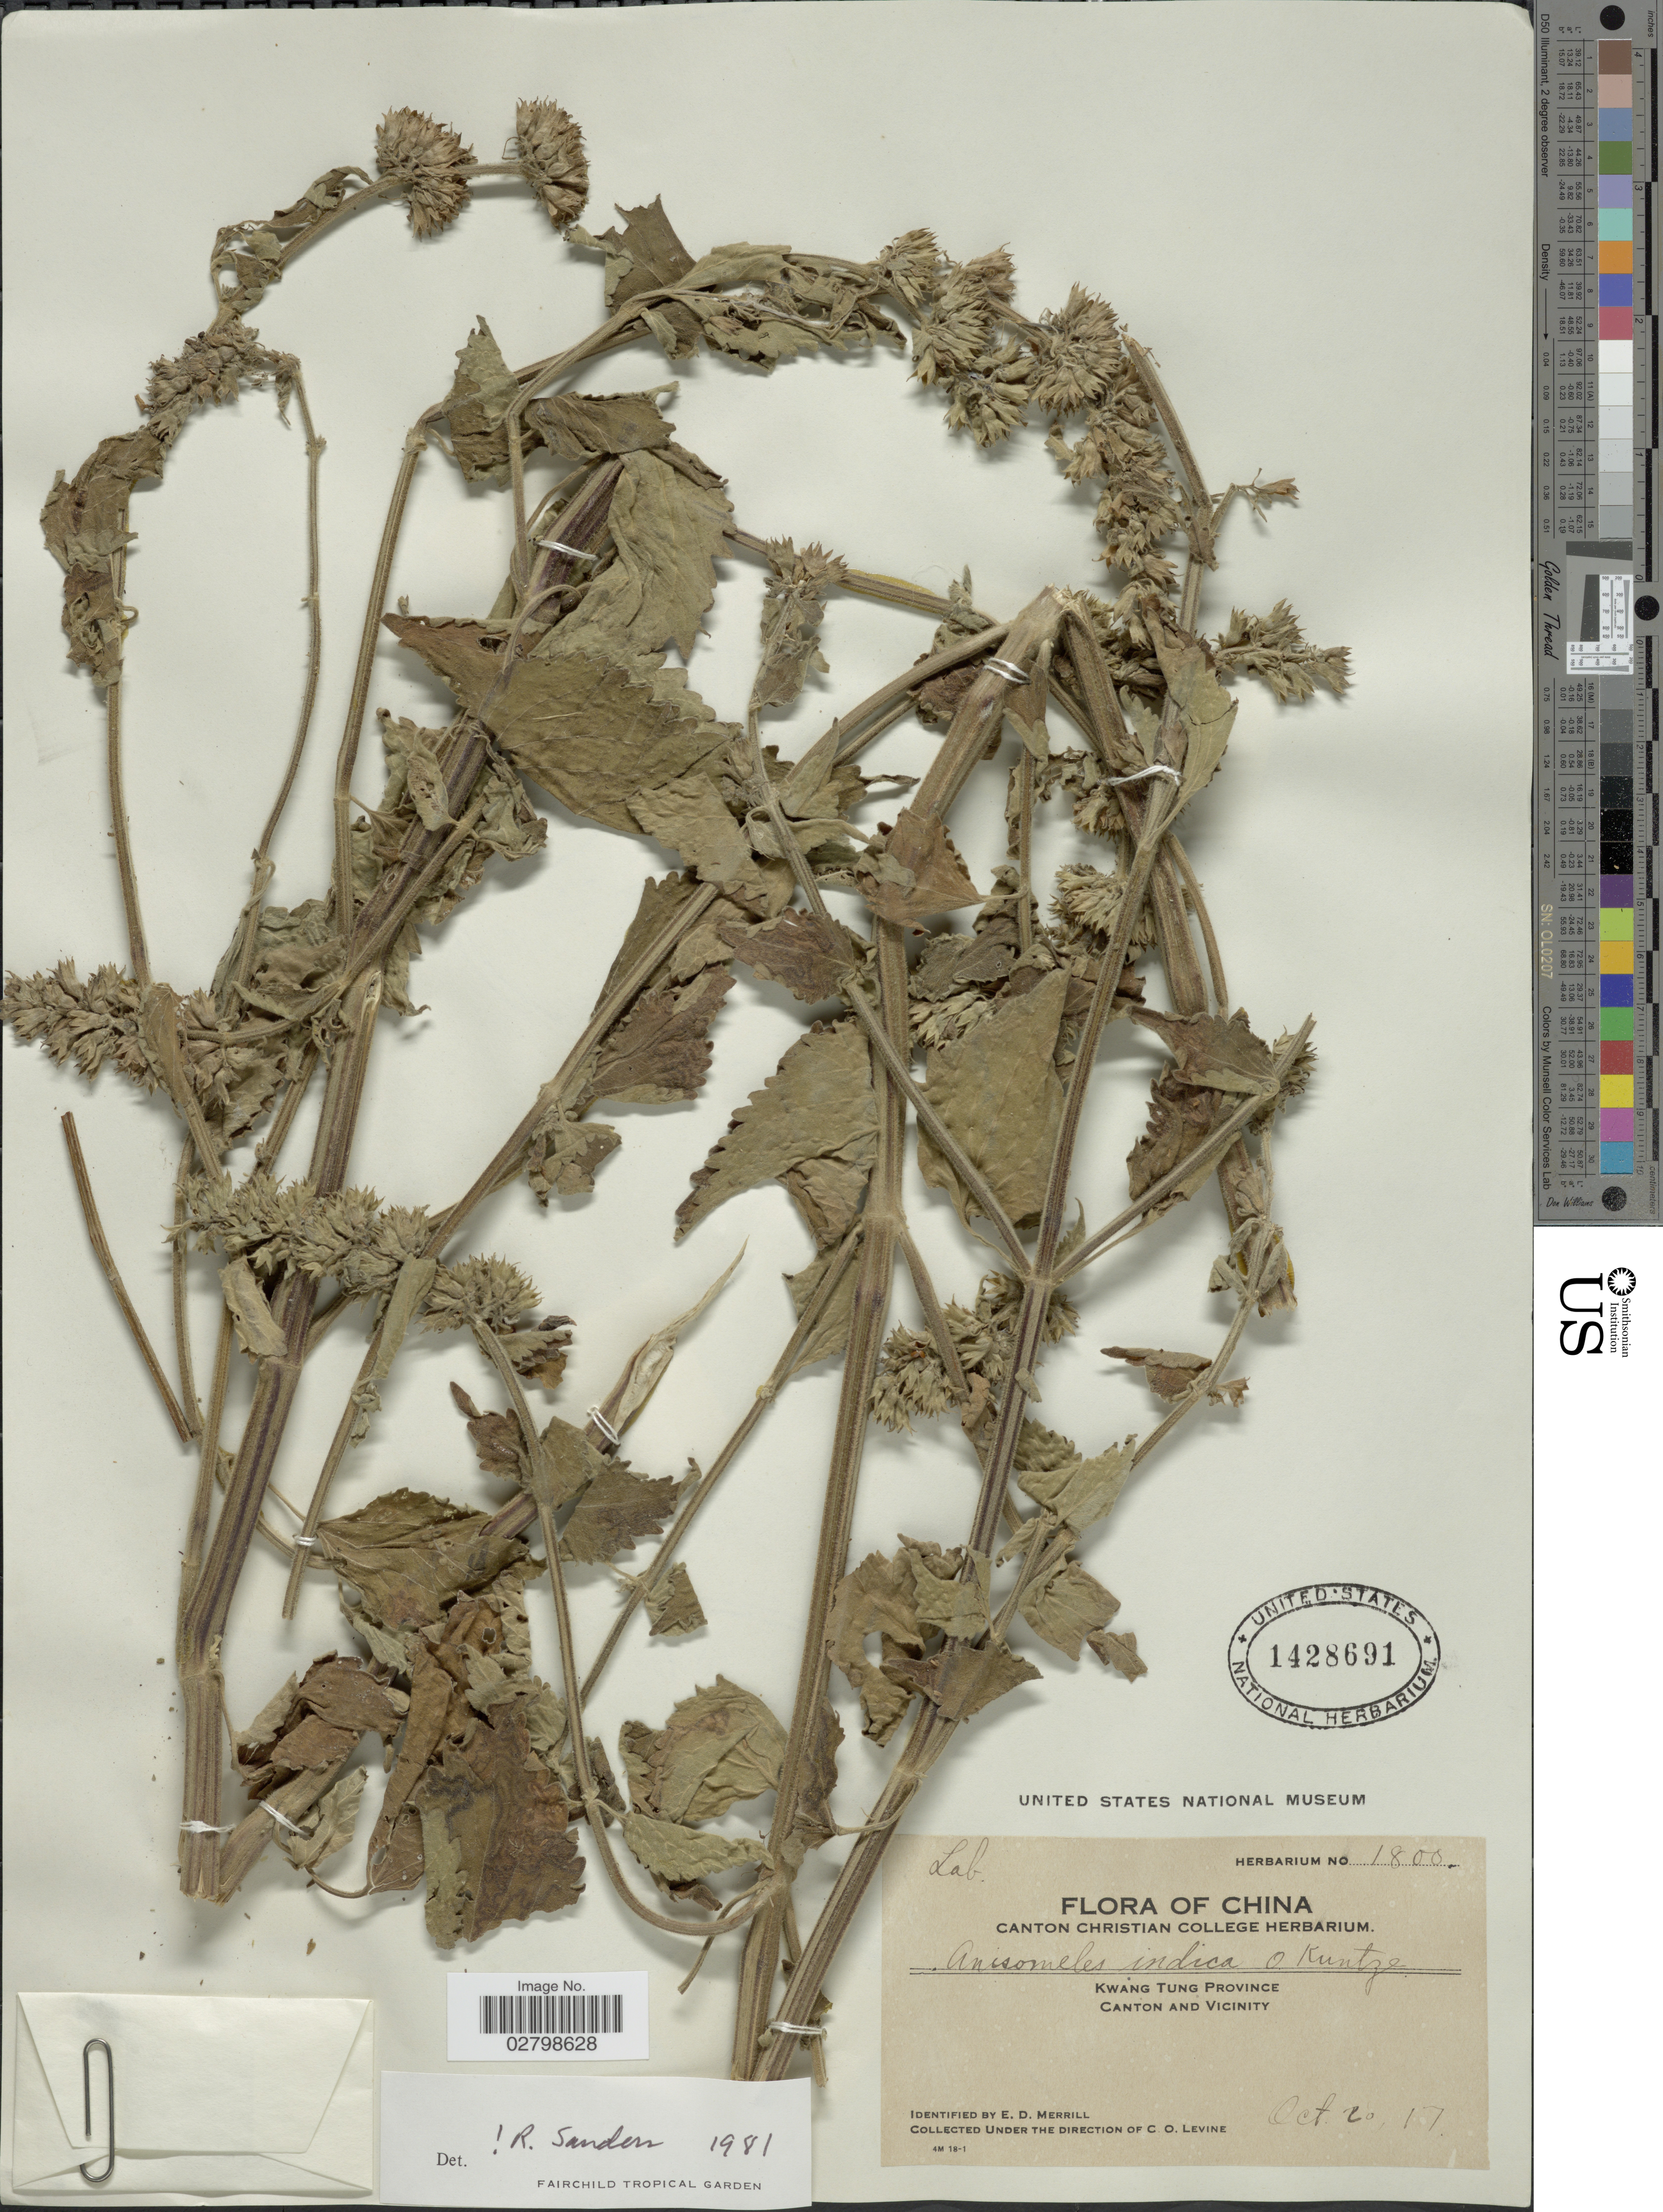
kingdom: Plantae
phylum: Tracheophyta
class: Magnoliopsida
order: Lamiales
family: Lamiaceae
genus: Anisomeles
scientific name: Anisomeles indica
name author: (L.) Kuntze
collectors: C. O. Levine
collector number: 1800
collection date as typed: Transcribed d/m/y: 20/10/17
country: China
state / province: Guangdong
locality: Kwang Tung Province. Canton and Vicinity.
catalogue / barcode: US 1428691